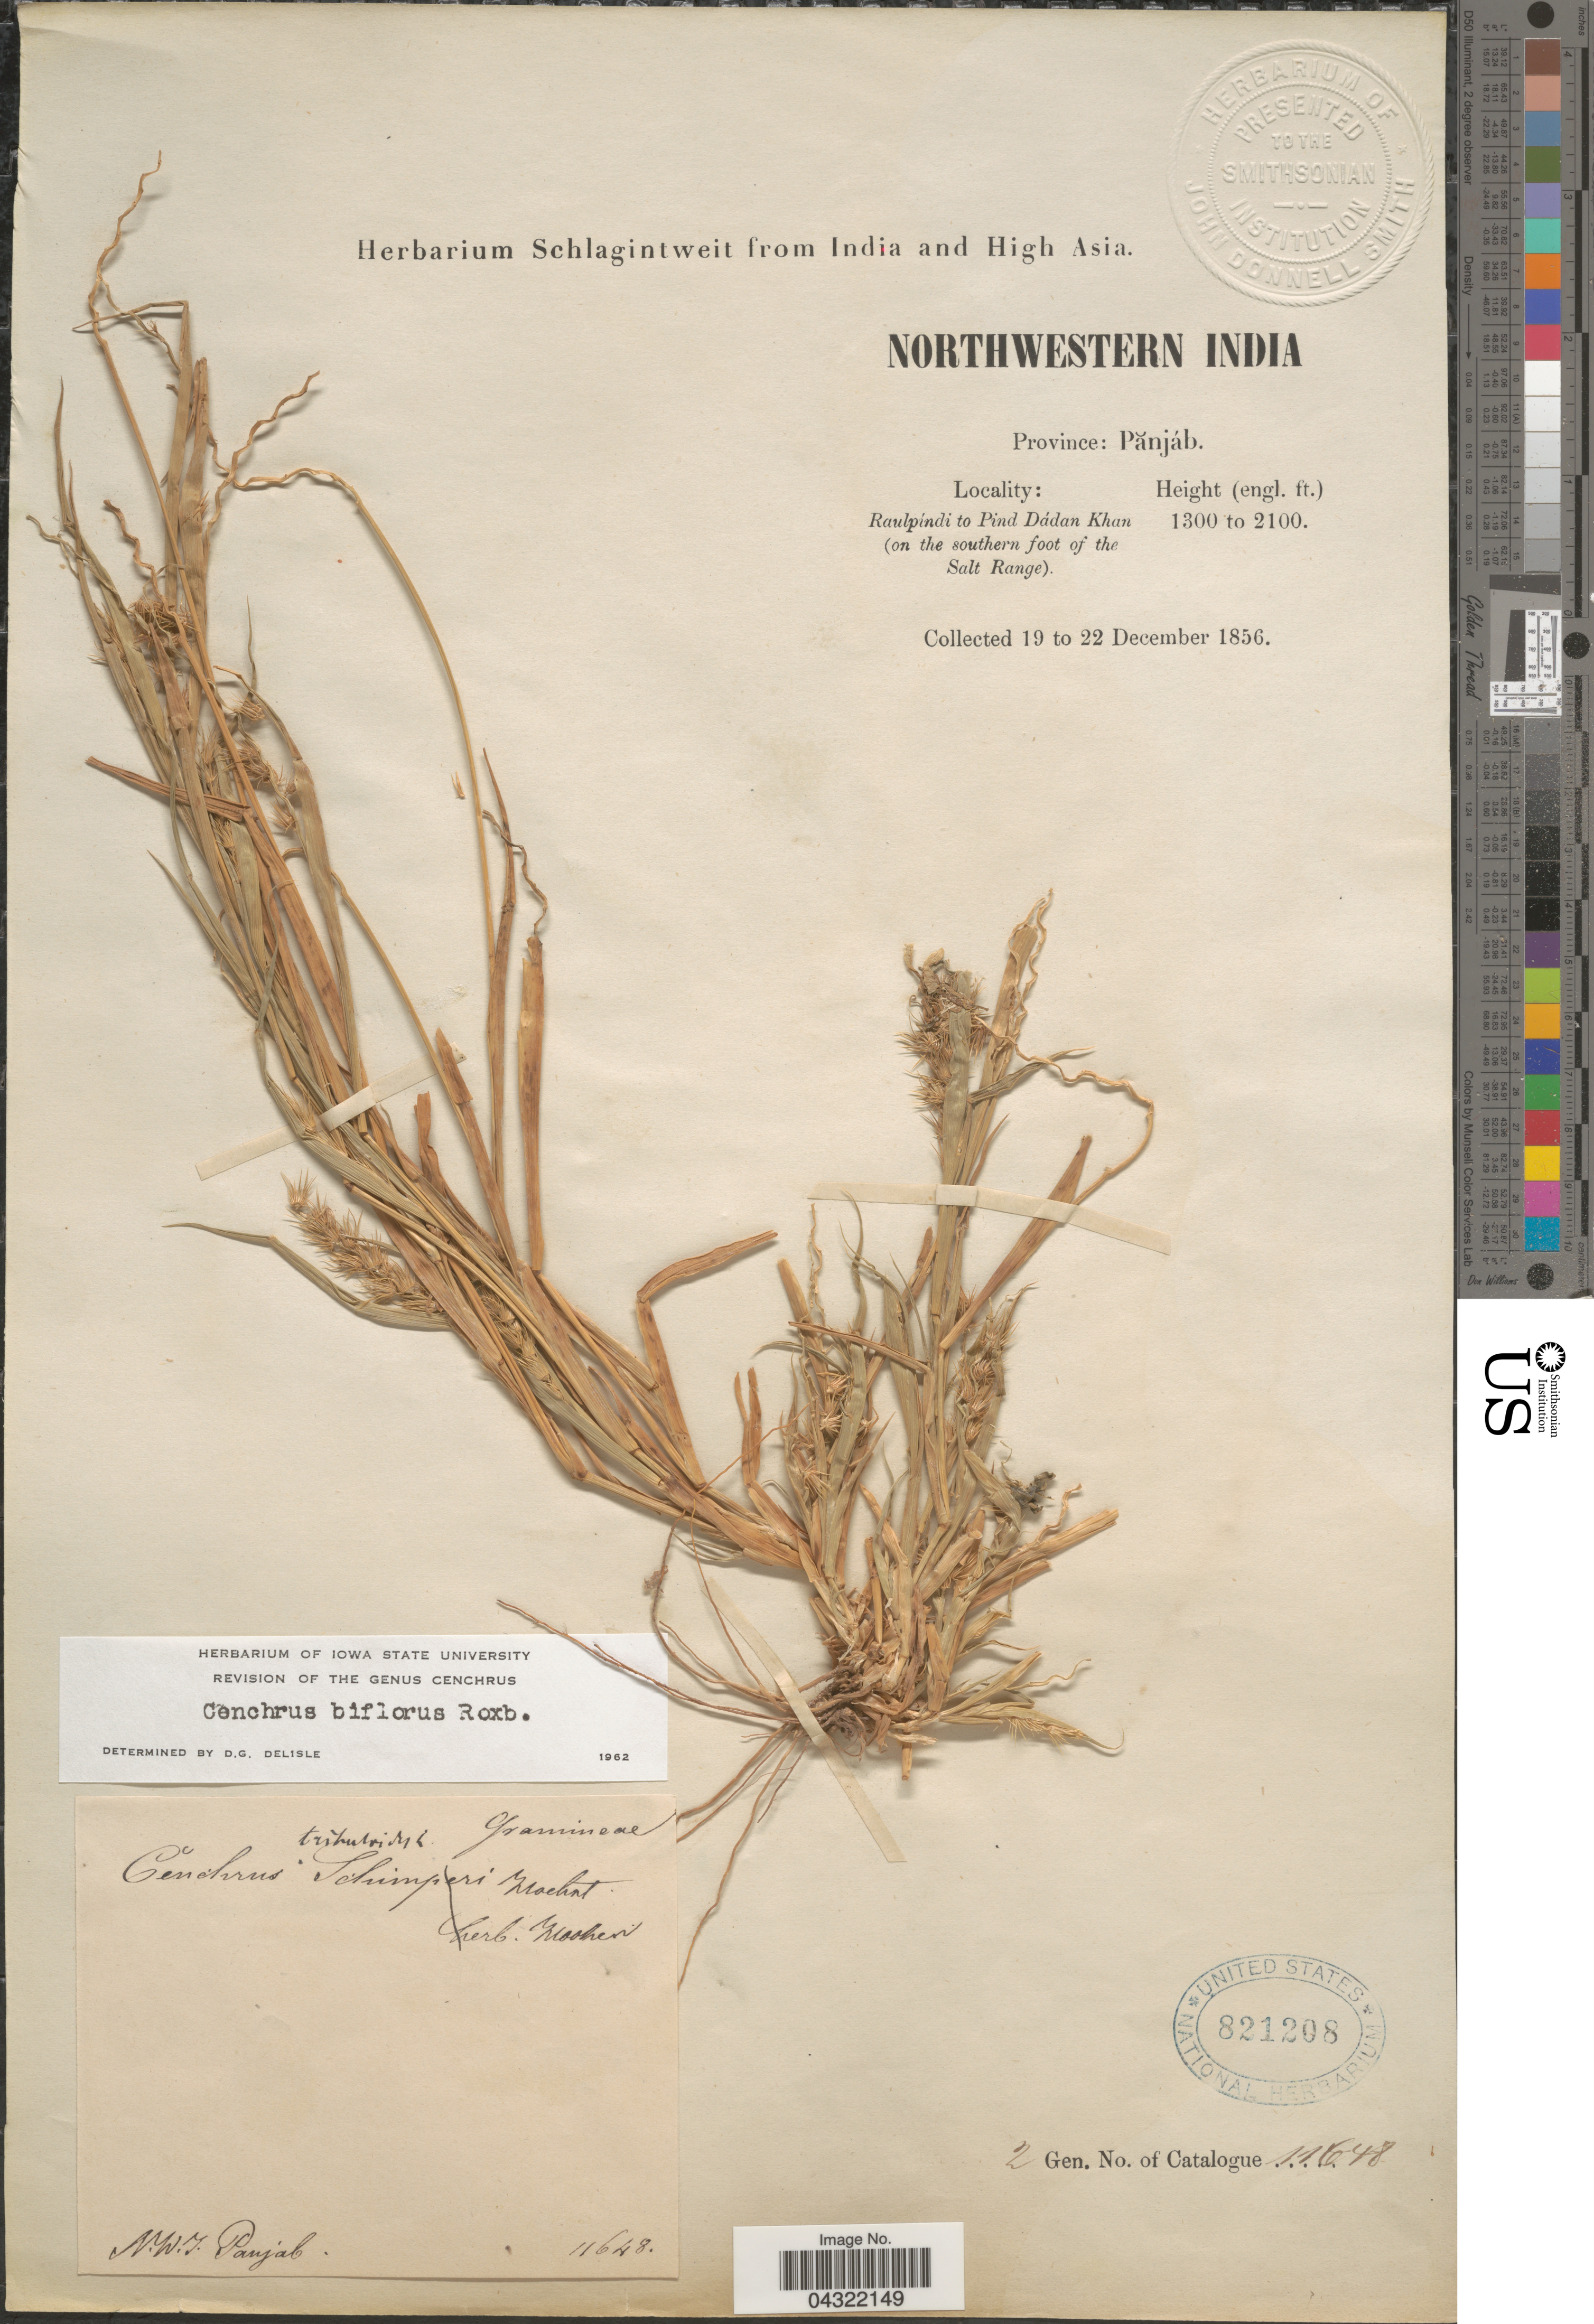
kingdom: Plantae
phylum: Tracheophyta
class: Liliopsida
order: Poales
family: Poaceae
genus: Cenchrus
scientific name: Cenchrus biflorus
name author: Roxb.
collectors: ex herb. Schlagintweit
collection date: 1856-12-19/1856-12-22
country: India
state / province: Punjab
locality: Northwestern India. Panjab. Raulpindi to Pind Dadan Khan (on the southern foot of the Salt Range).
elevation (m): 396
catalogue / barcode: US 821208